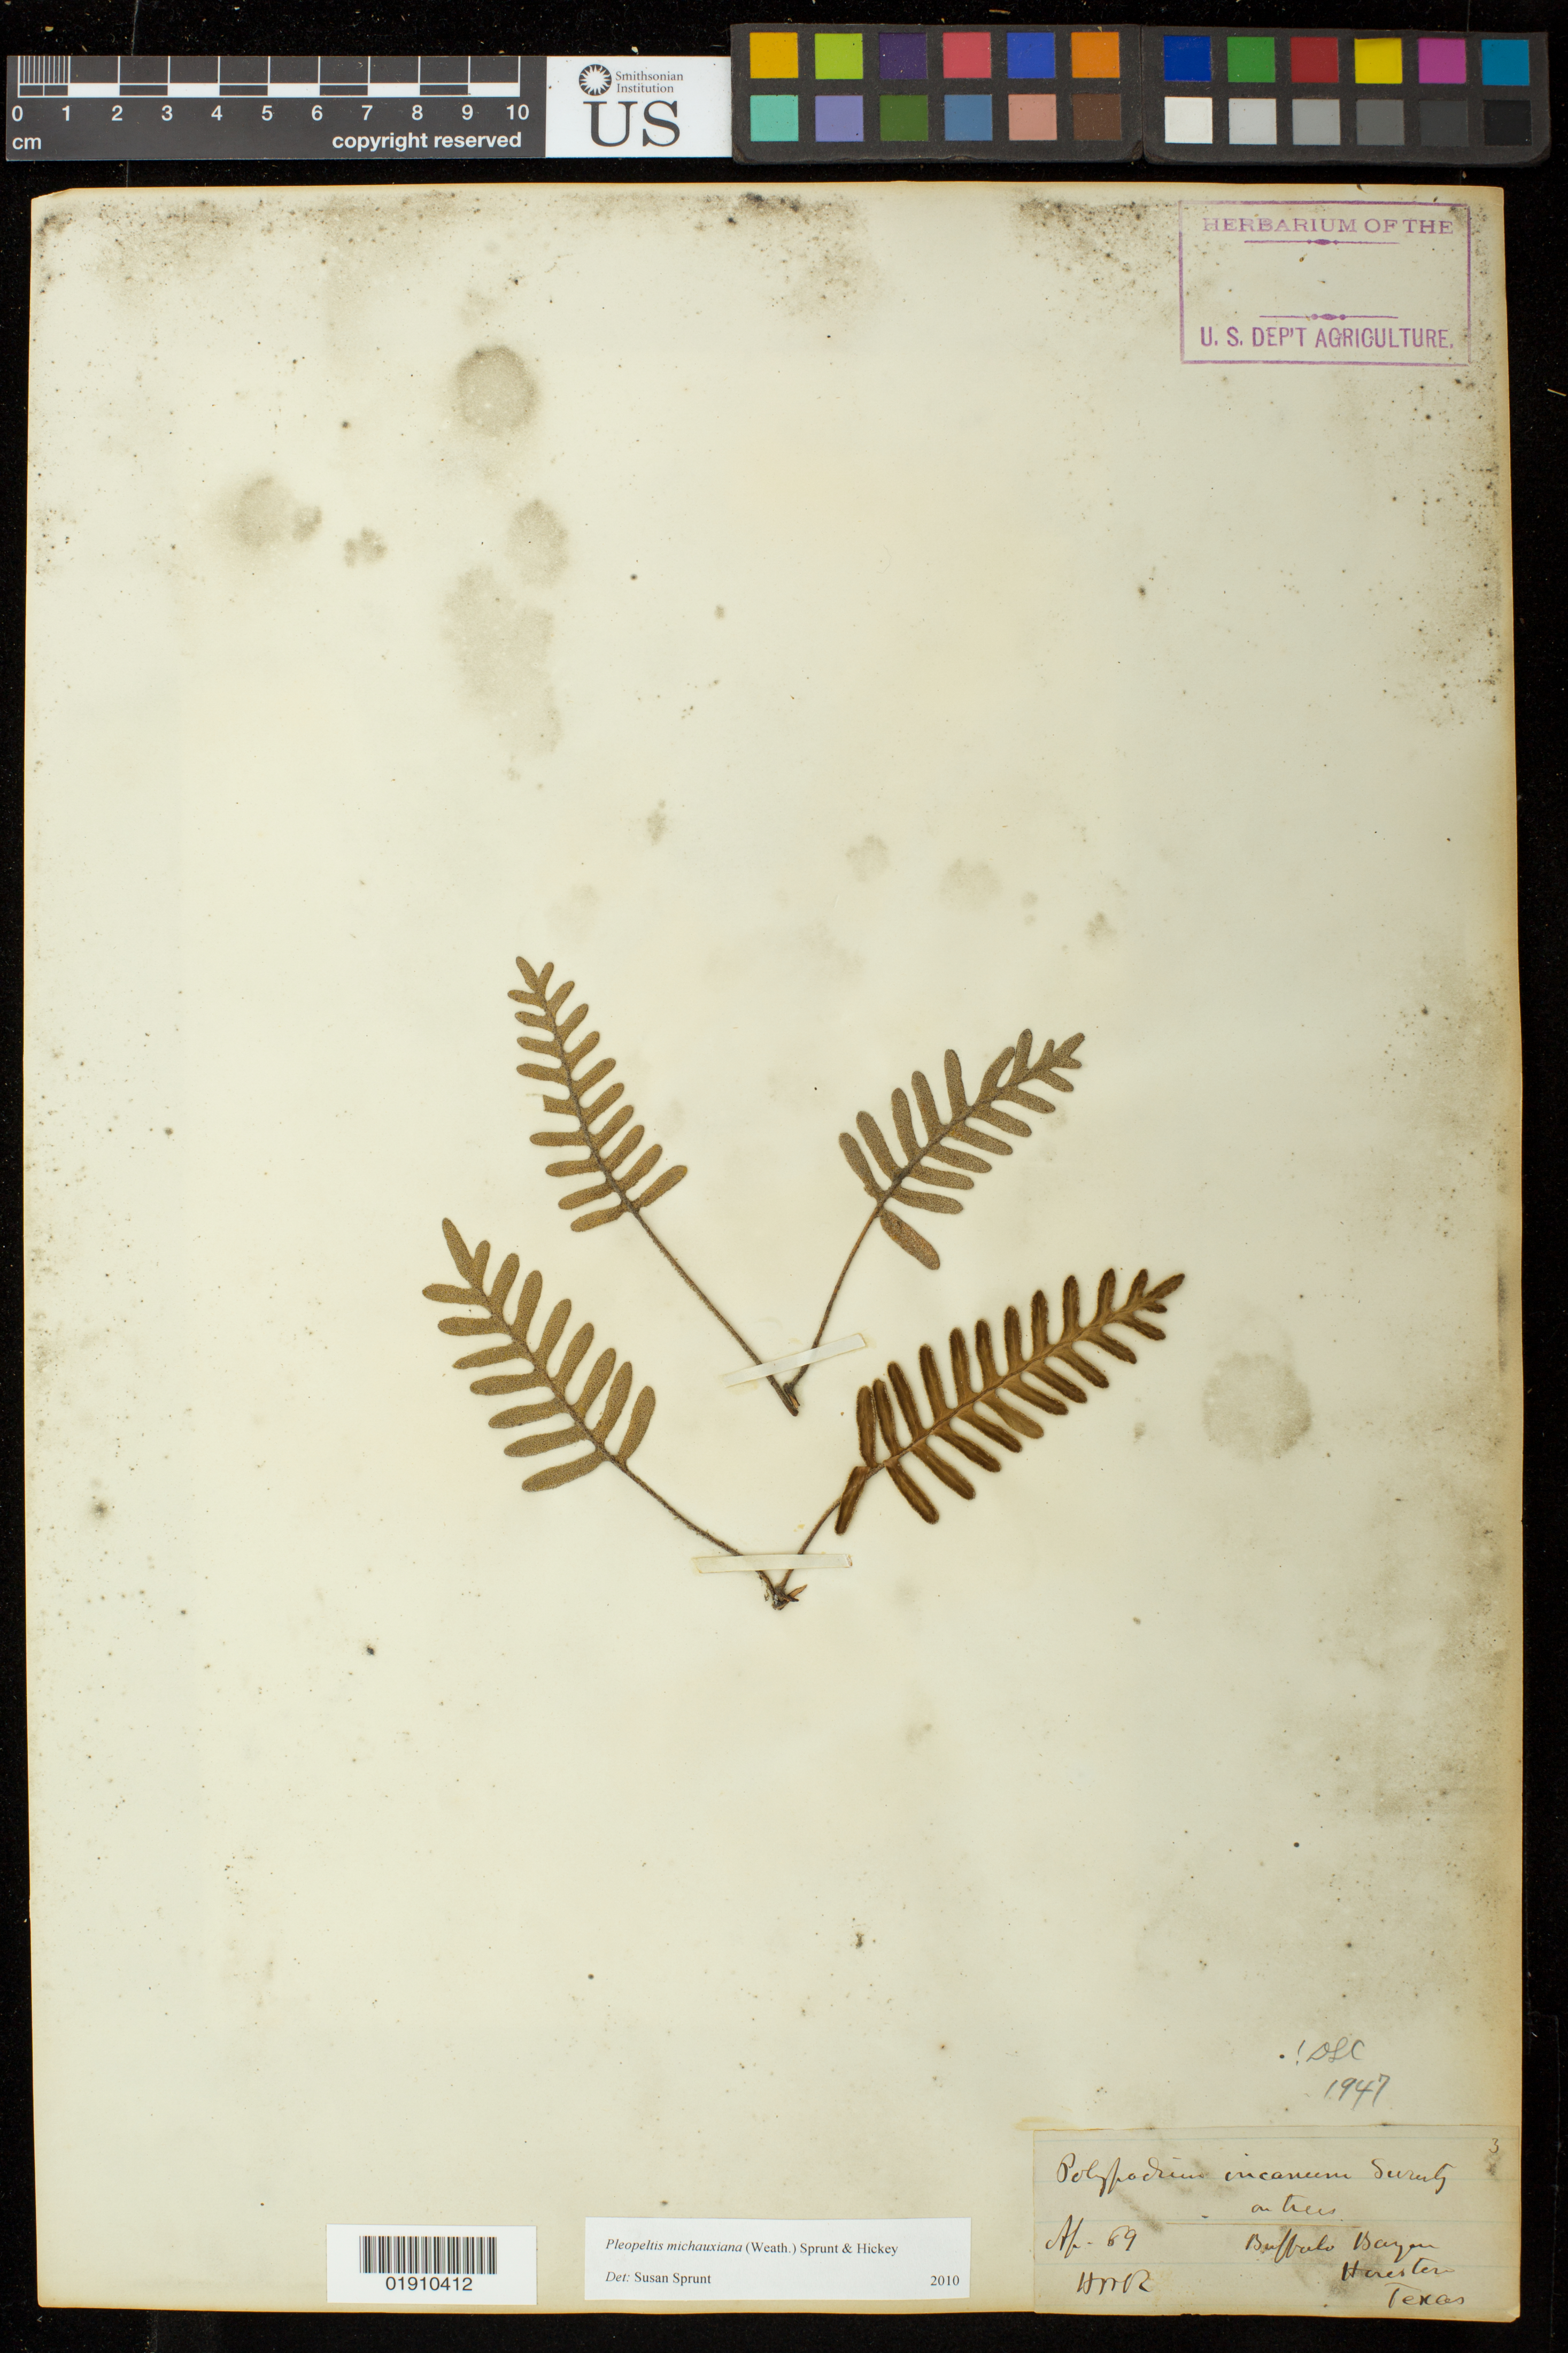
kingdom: Plantae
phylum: Tracheophyta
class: Polypodiopsida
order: Polypodiales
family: Polypodiaceae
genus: Pleopeltis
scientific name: Pleopeltis michauxiana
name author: (Weath.) Hickey & Sprunt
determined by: Sprunt, S. V.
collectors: -- Hall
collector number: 59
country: United States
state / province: Texas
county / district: Baylor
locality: Buffalo, Baylor, Housten, Texas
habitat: on trees